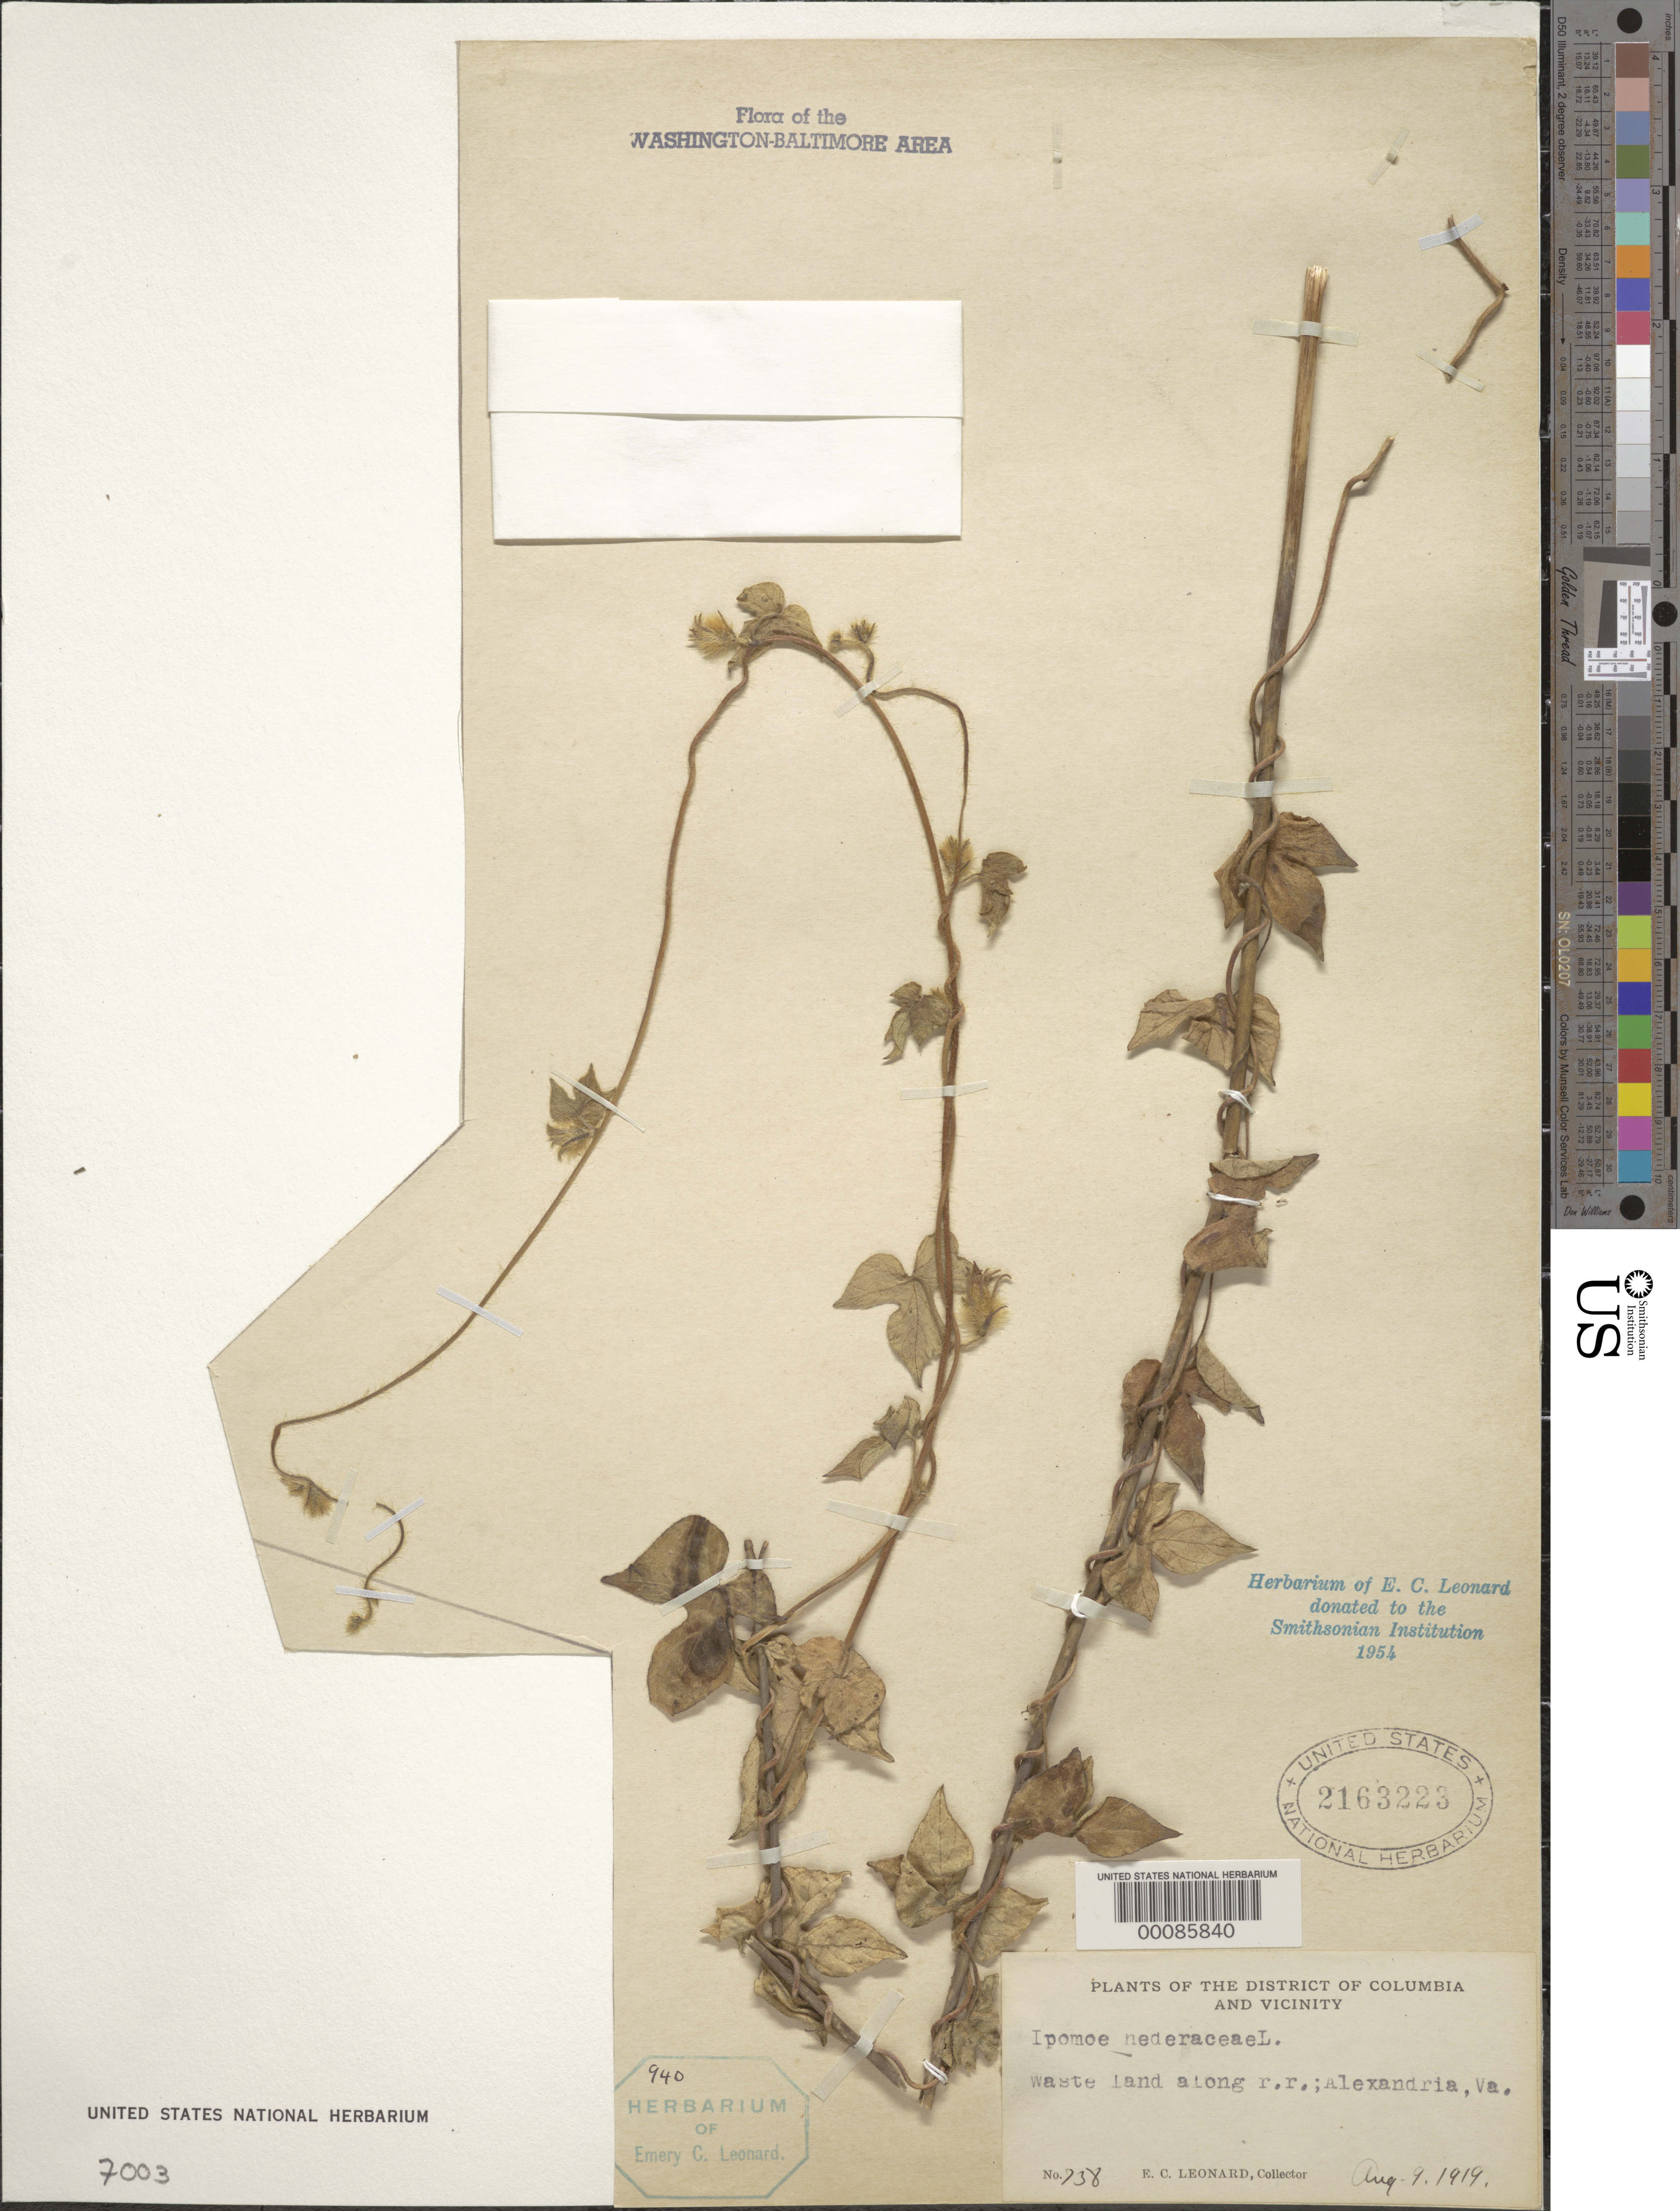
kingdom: Plantae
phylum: Tracheophyta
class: Magnoliopsida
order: Solanales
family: Convolvulaceae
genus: Ipomoea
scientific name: Ipomoea hederacea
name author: Jacq.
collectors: E. C. Leonard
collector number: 738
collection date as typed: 09 Aug 1919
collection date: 1919-08-09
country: United States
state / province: Virginia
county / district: Fairfax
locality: Along R.R., Alexandria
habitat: Waste land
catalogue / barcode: US 2163223